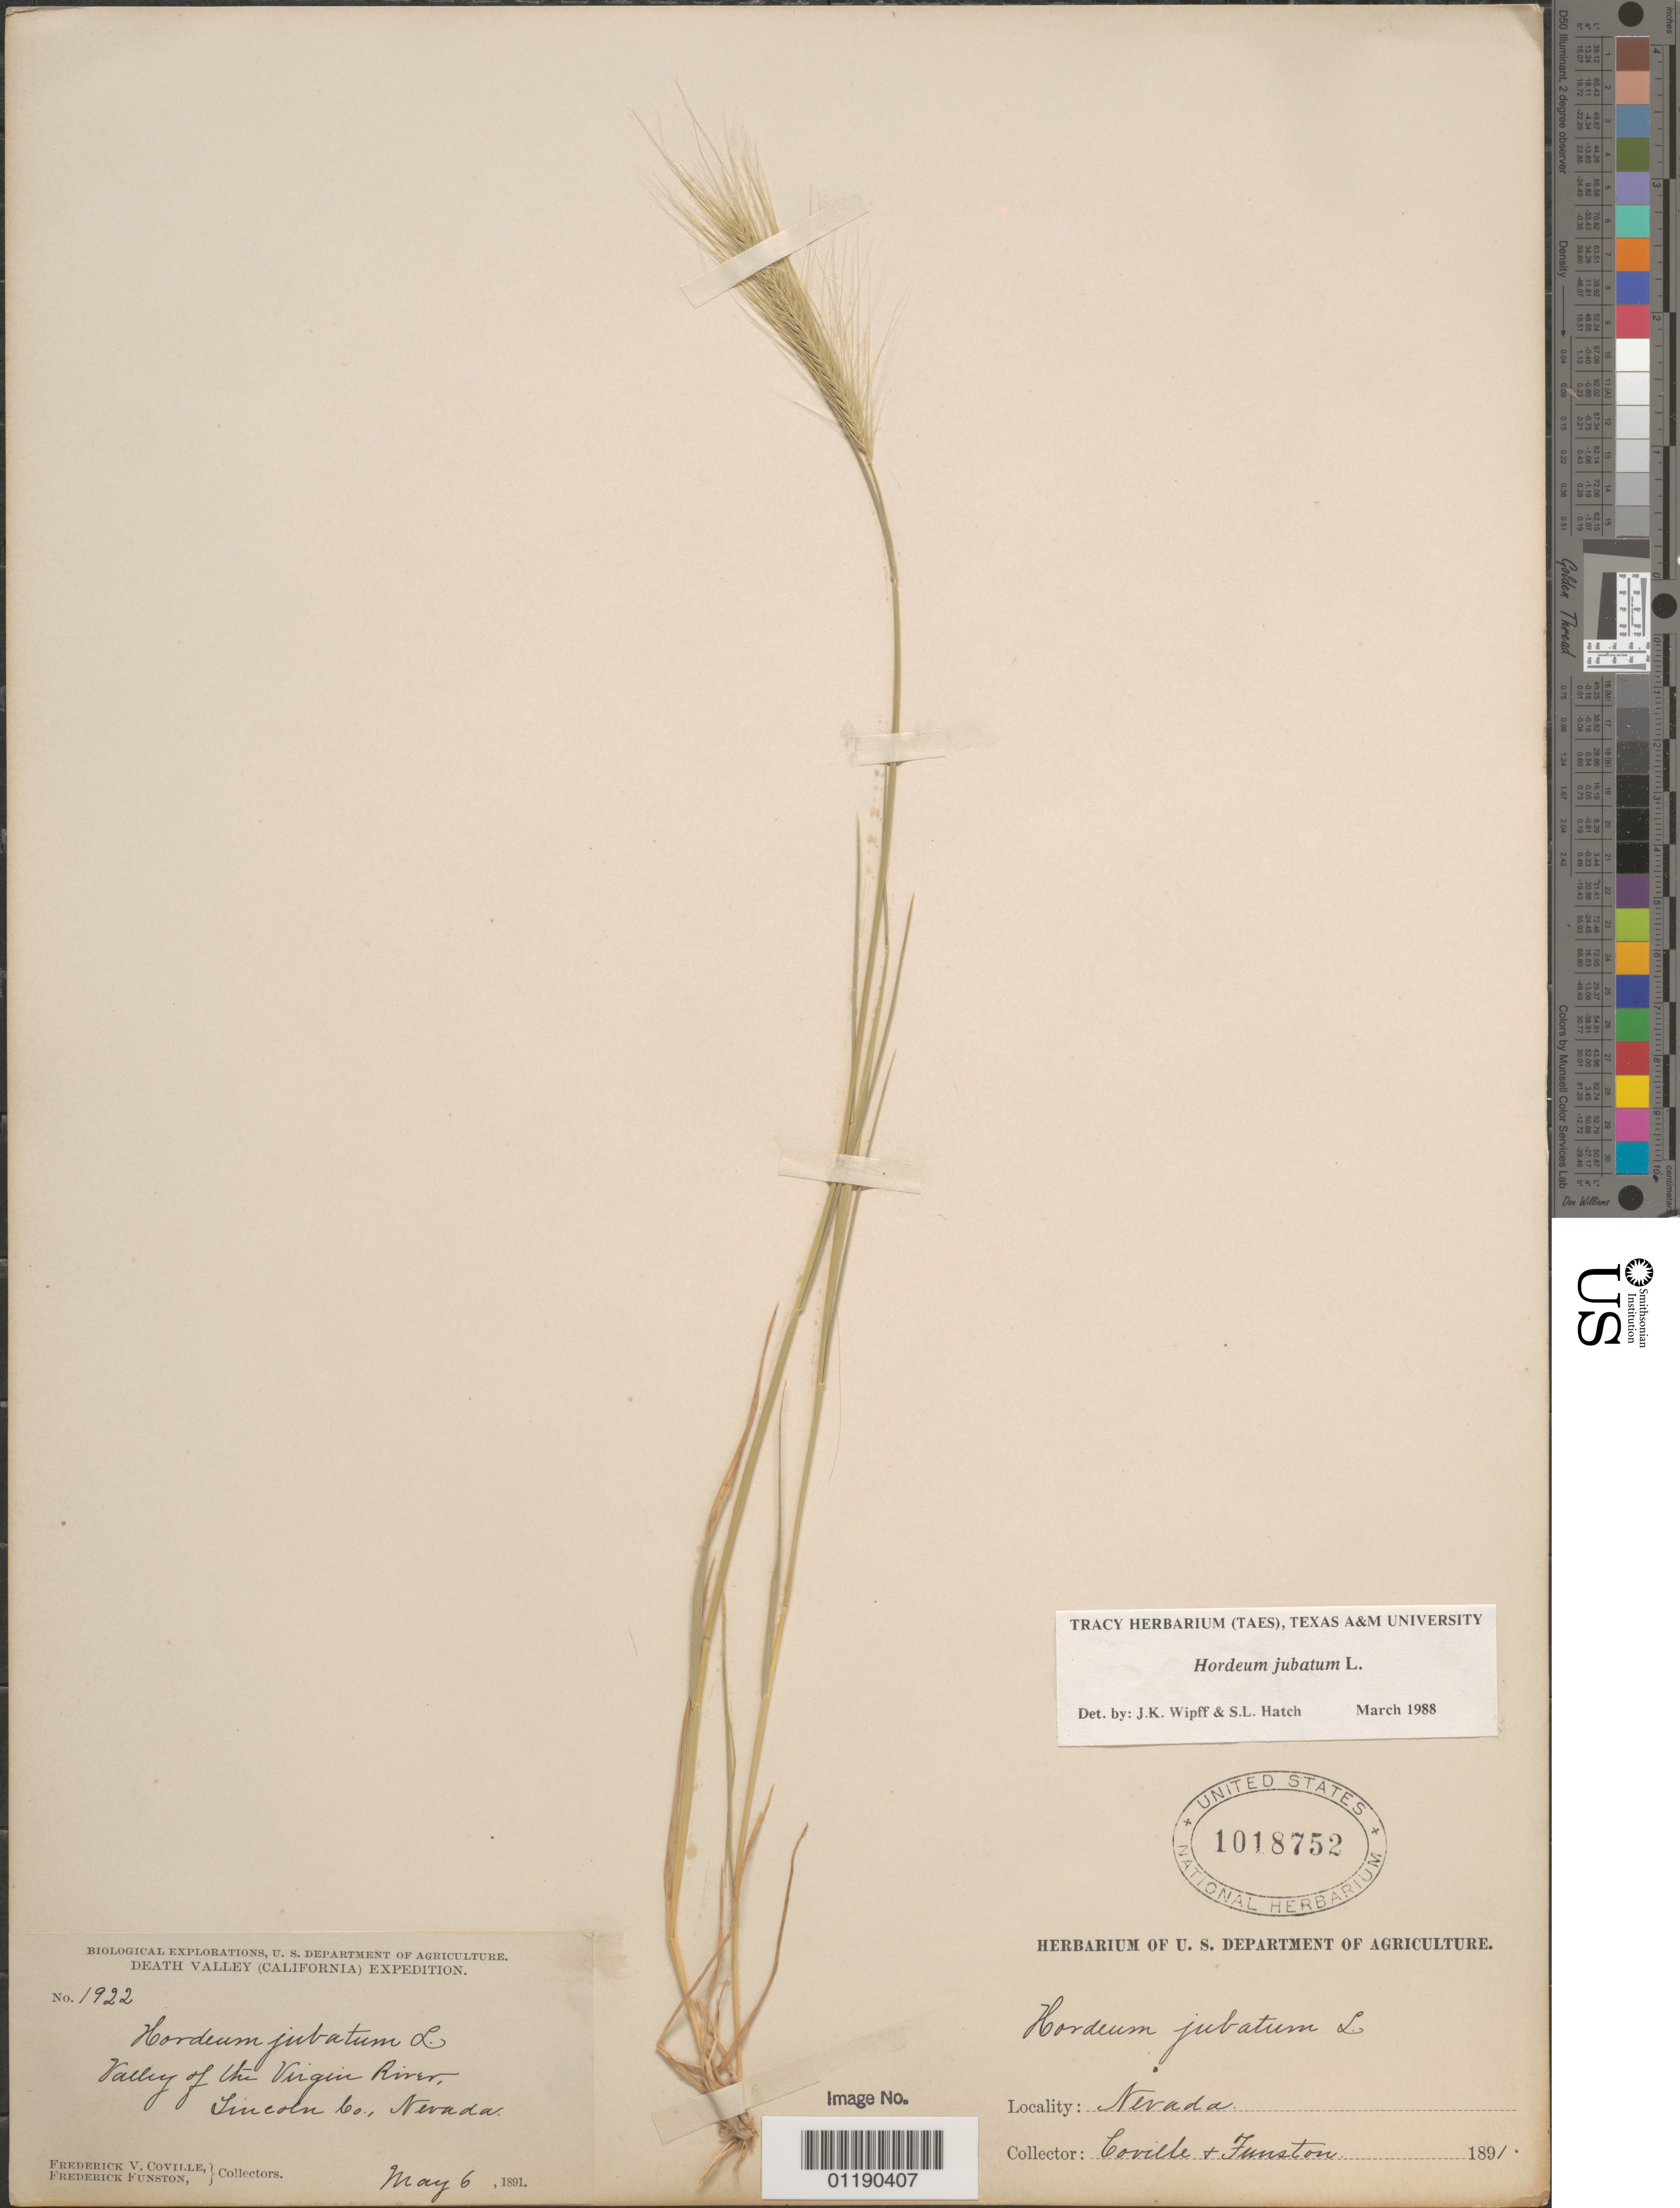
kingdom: Plantae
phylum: Tracheophyta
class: Liliopsida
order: Poales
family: Poaceae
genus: Hordeum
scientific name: Hordeum jubatum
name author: L.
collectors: F. V. Coville & F. Funston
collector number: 1922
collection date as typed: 6 May 1891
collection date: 1891-05-06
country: United States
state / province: Nevada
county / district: Lincoln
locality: Valley of the Virgin River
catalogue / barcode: US 1018752